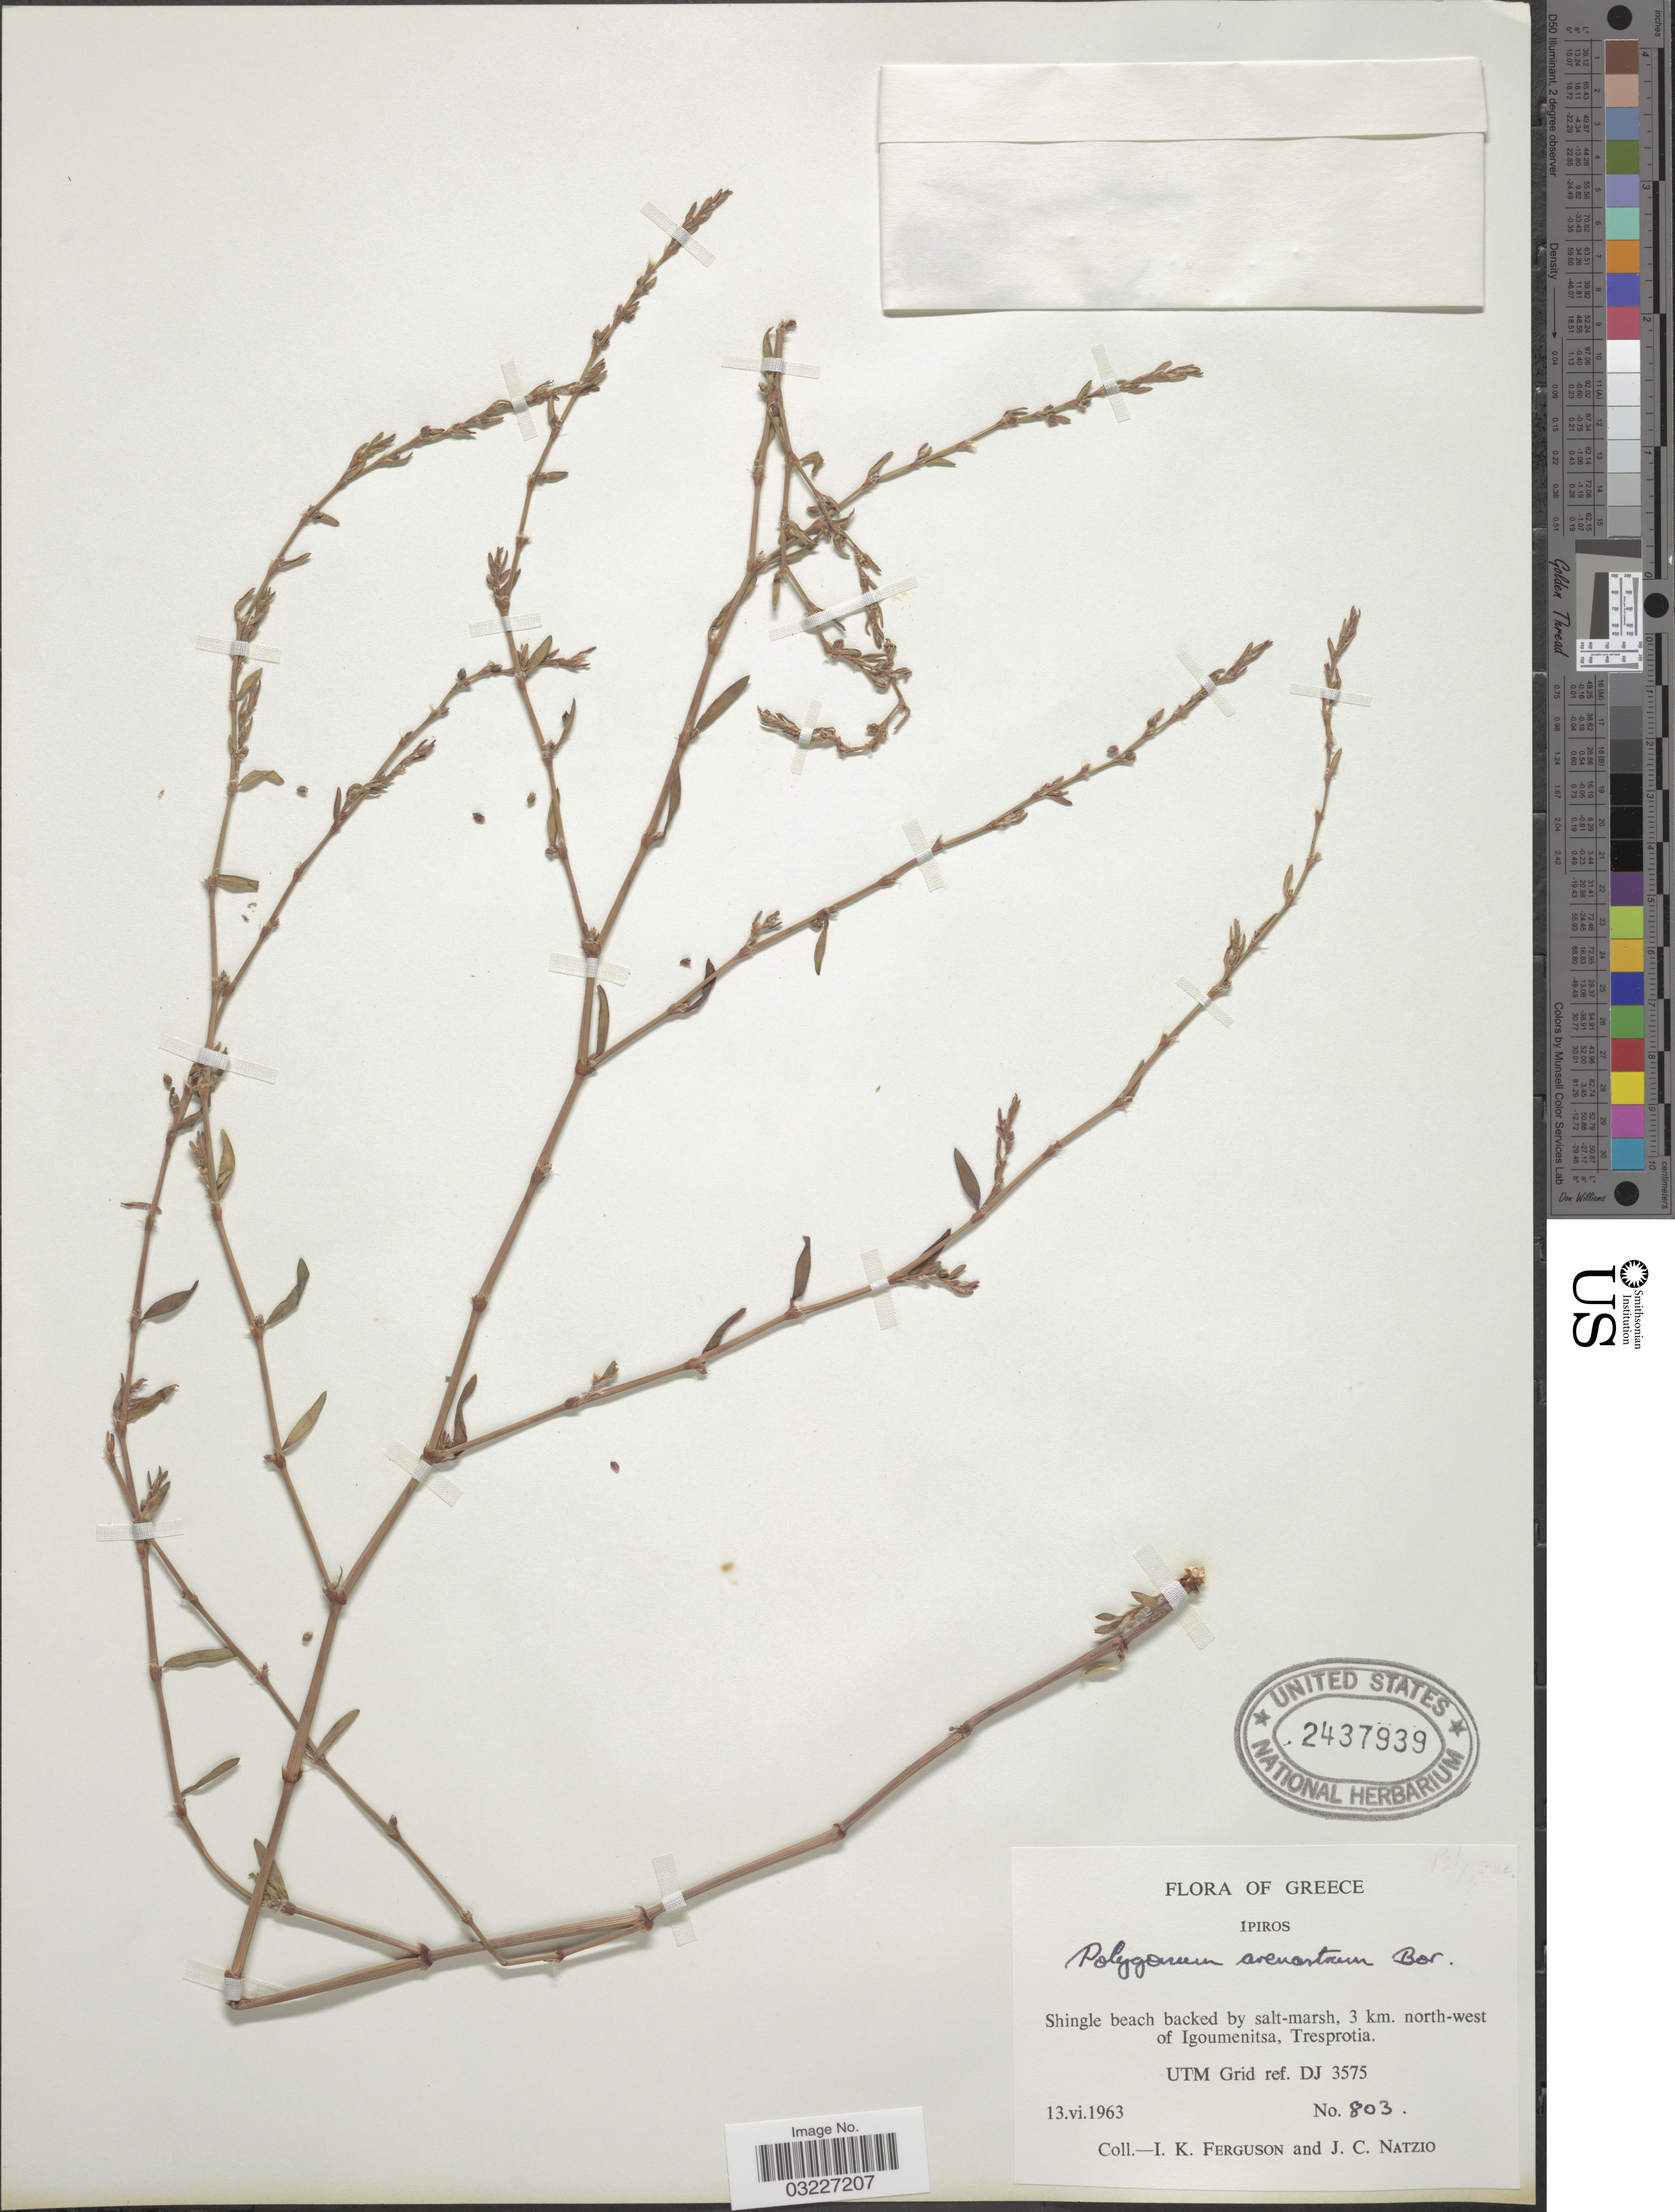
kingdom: Plantae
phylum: Tracheophyta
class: Magnoliopsida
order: Caryophyllales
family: Polygonaceae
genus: Polygonum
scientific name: Polygonum arenastrum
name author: Boreau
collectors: I. K. Ferguson & J. Natzio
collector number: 803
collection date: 1963-06-13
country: Greece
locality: Ipiros. 3 km. north-west of Igoumenitsam Tresprotia. UTM Grid ref. DJ 3575.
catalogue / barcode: US 2437939